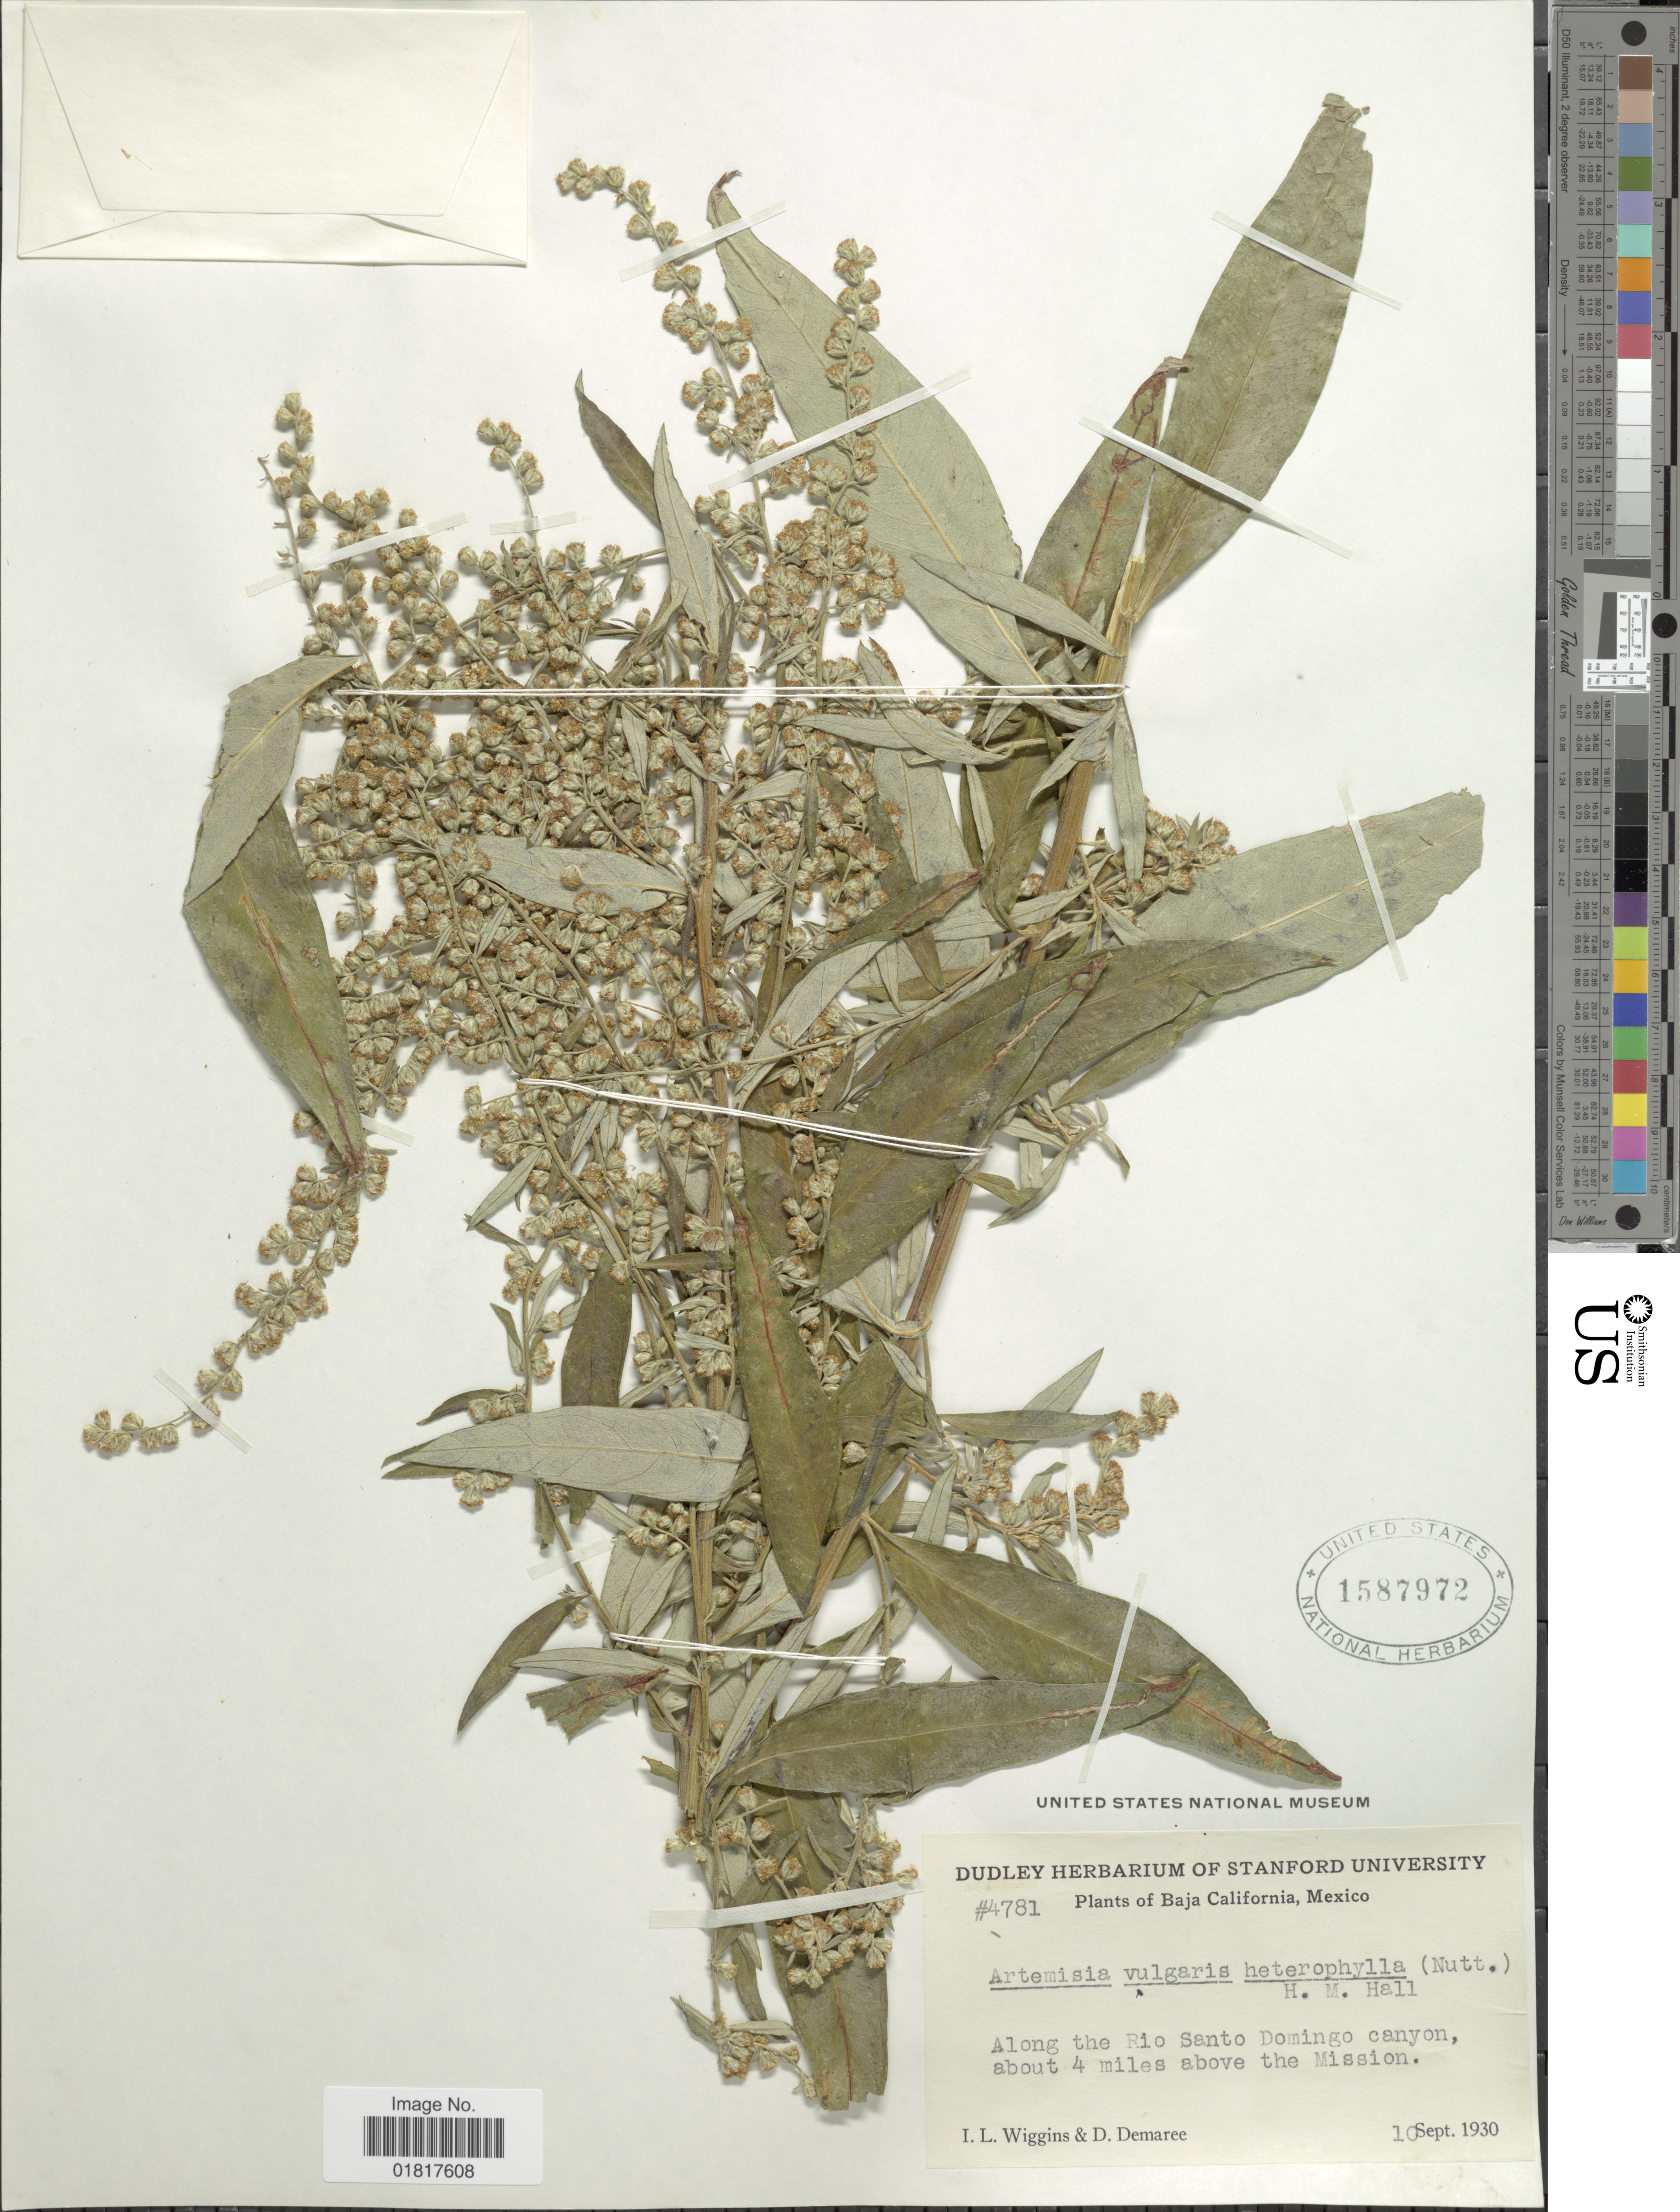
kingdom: Plantae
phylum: Tracheophyta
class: Magnoliopsida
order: Asterales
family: Asteraceae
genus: Artemisia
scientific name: Artemisia vulgaris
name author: L.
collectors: I. L. Wiggins & D. Demaree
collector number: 4781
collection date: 1930-09-10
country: Mexico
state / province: Baja California Norte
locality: Along the Rio Santo Domingo canyon, about 4 miles above the Mission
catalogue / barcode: US 1587972